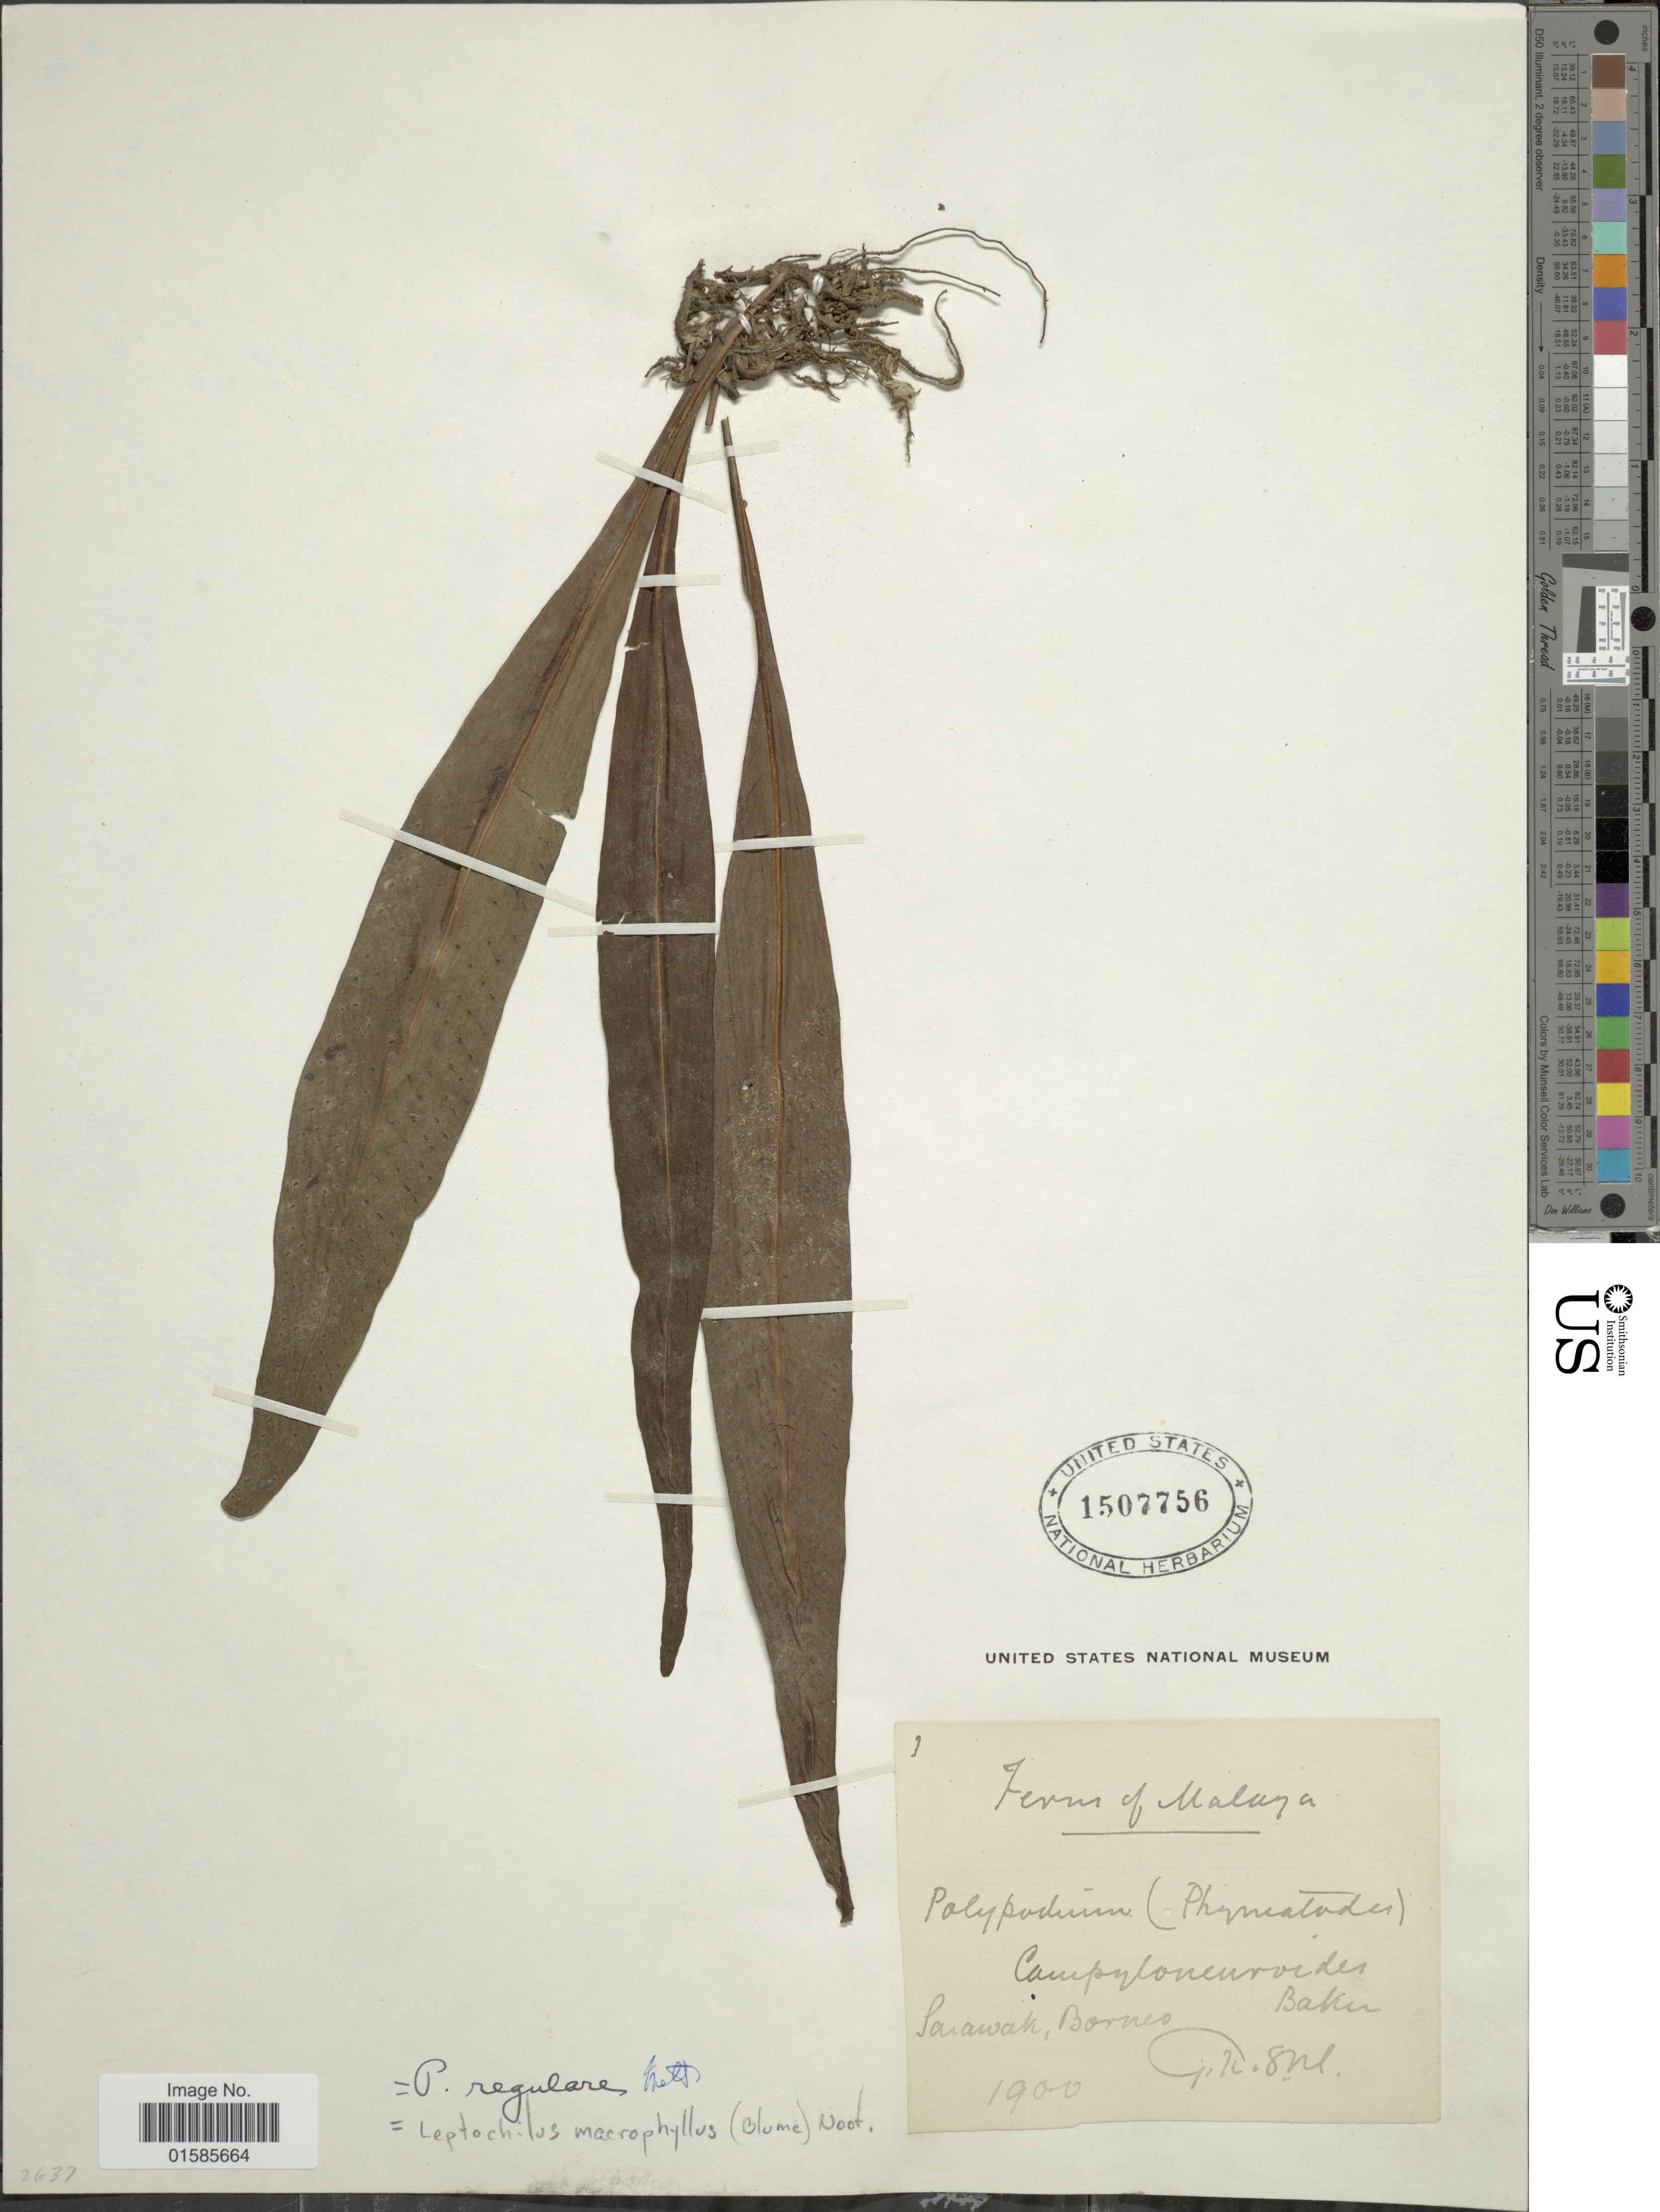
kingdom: Plantae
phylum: Tracheophyta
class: Polypodiopsida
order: Polypodiales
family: Polypodiaceae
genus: Leptochilus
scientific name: Leptochilus macrophyllus var. macrophyllus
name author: (Blume) Noot.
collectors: Coll. illegible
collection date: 1900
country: Malaysia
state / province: Sarawak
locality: Malaya, Borneo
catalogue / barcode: US 1507756